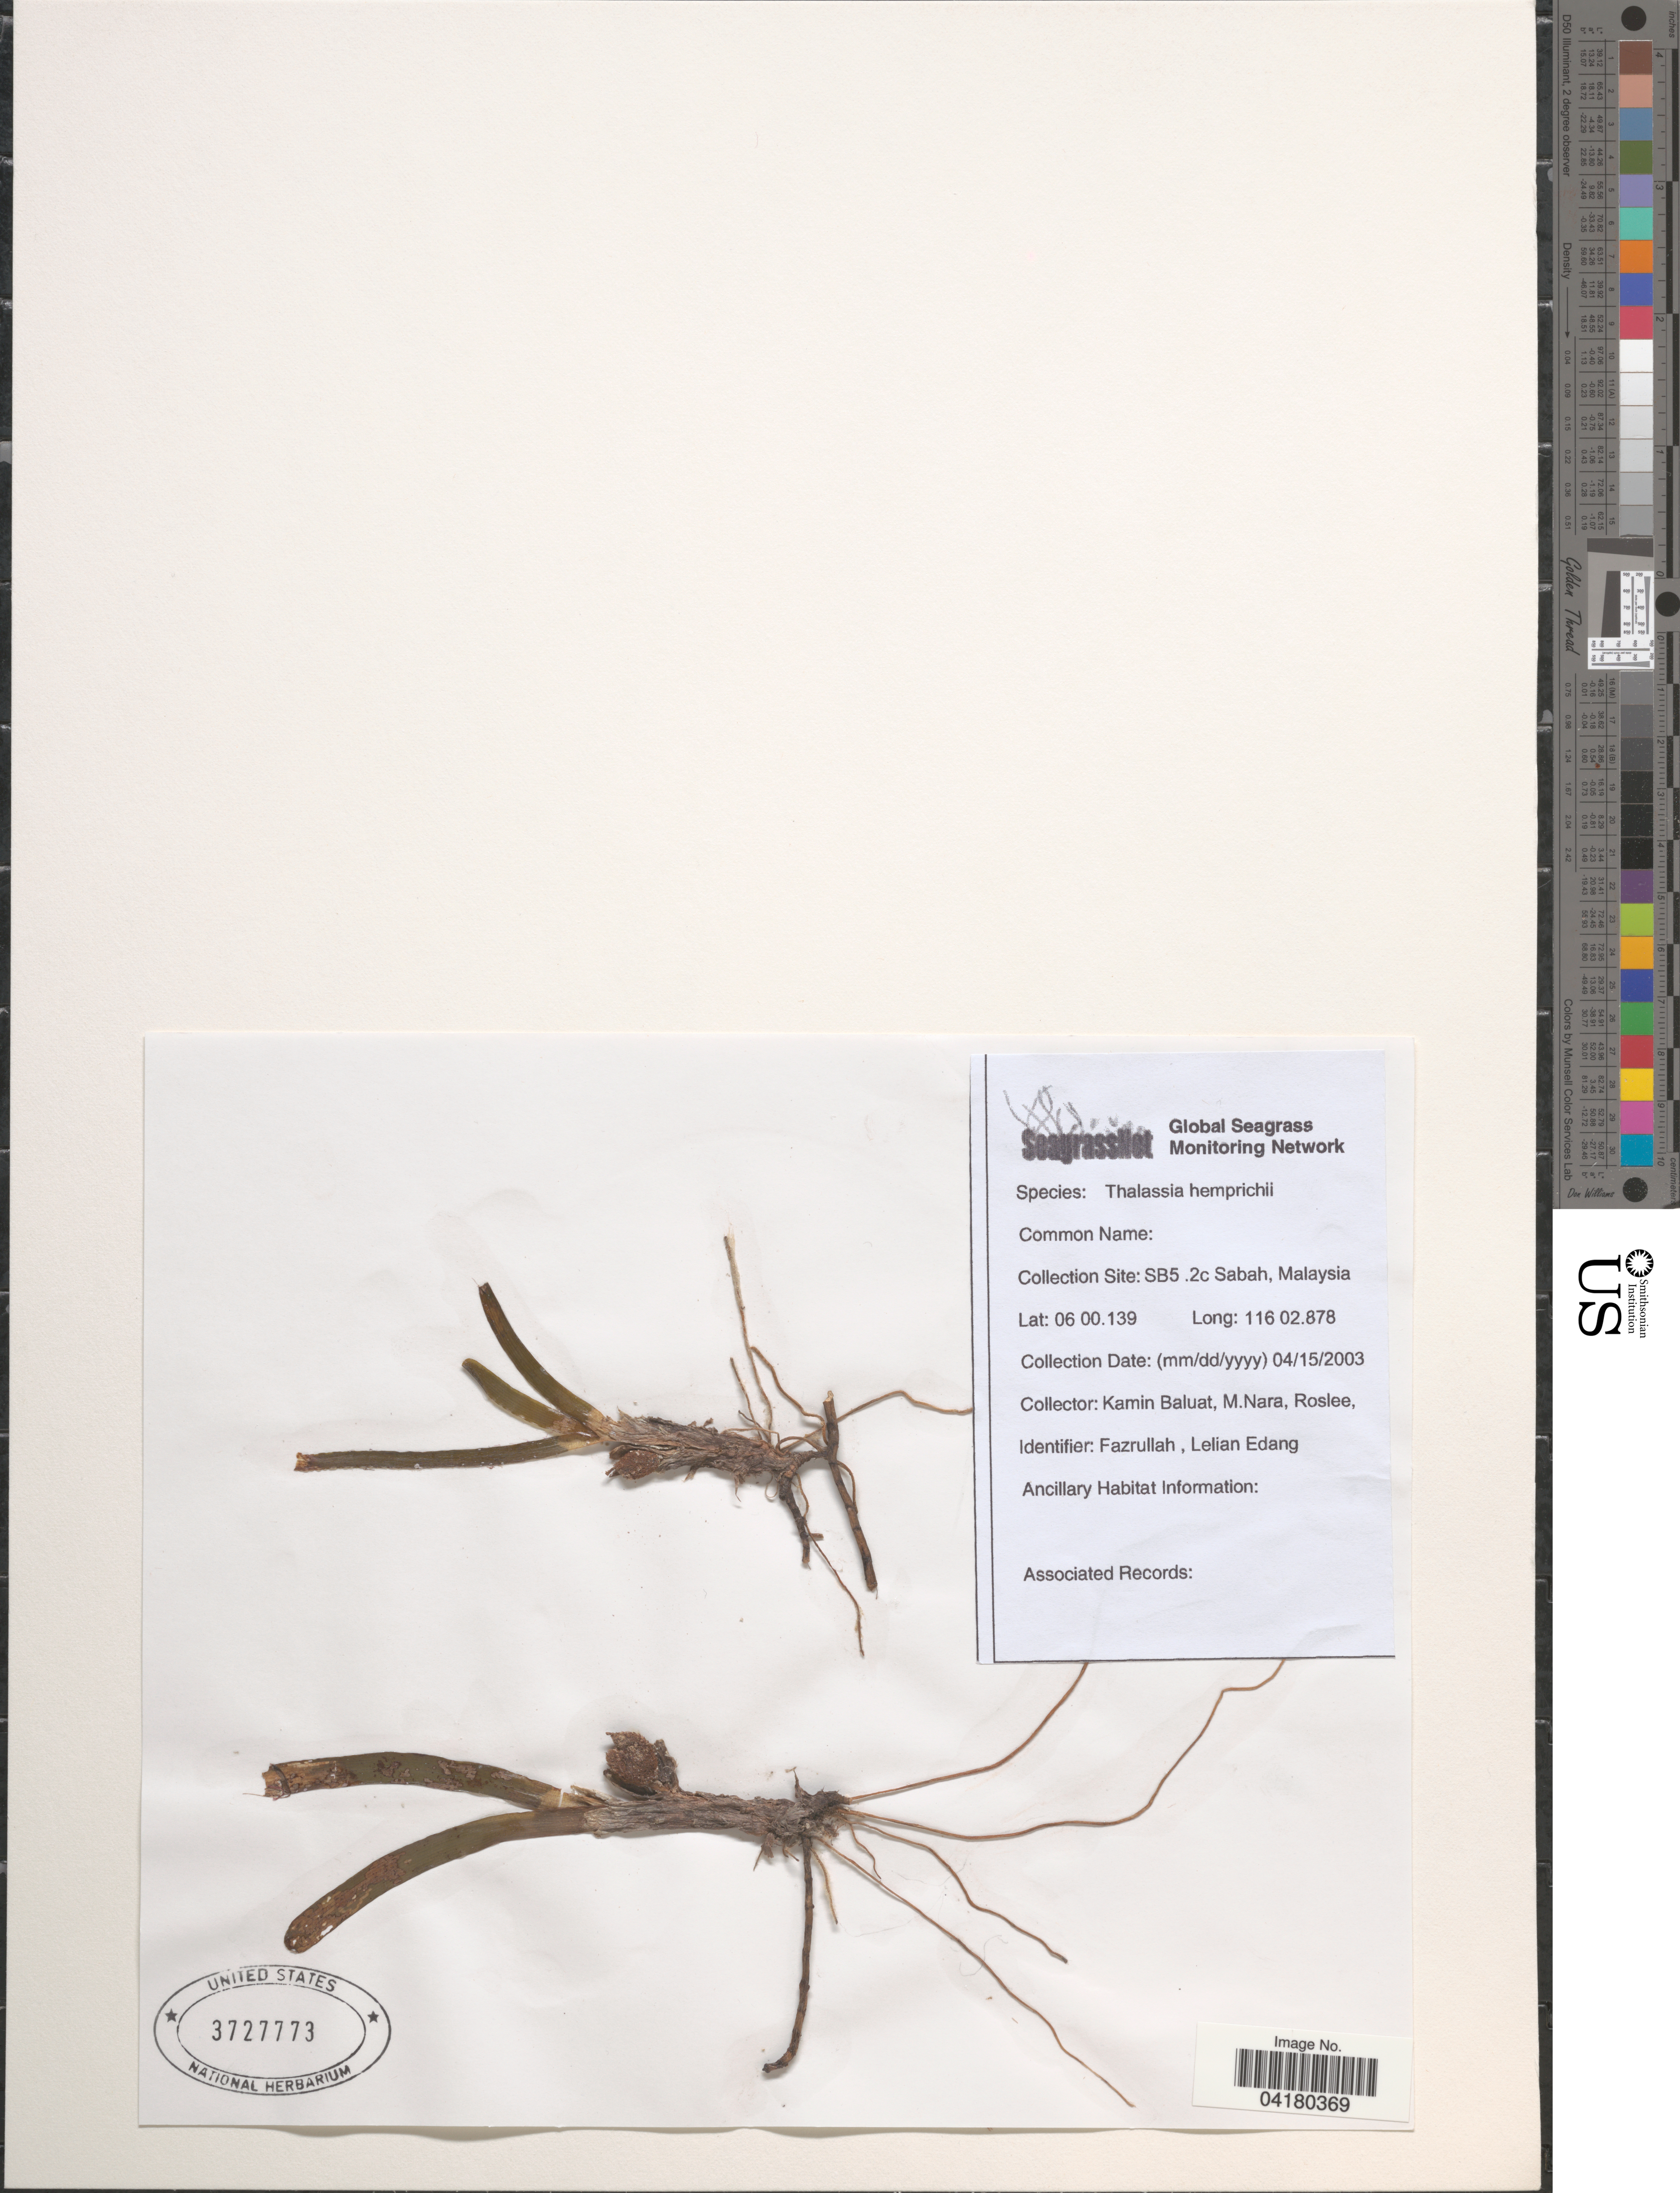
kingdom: Plantae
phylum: Tracheophyta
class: Liliopsida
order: Alismatales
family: Hydrocharitaceae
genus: Thalassia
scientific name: Thalassia hemprichii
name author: Asch.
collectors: K. Baluat, M. Nara & Roslee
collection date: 2003-04-15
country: Malaysia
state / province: Sabah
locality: SB5 .2c.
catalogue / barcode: US 3727773